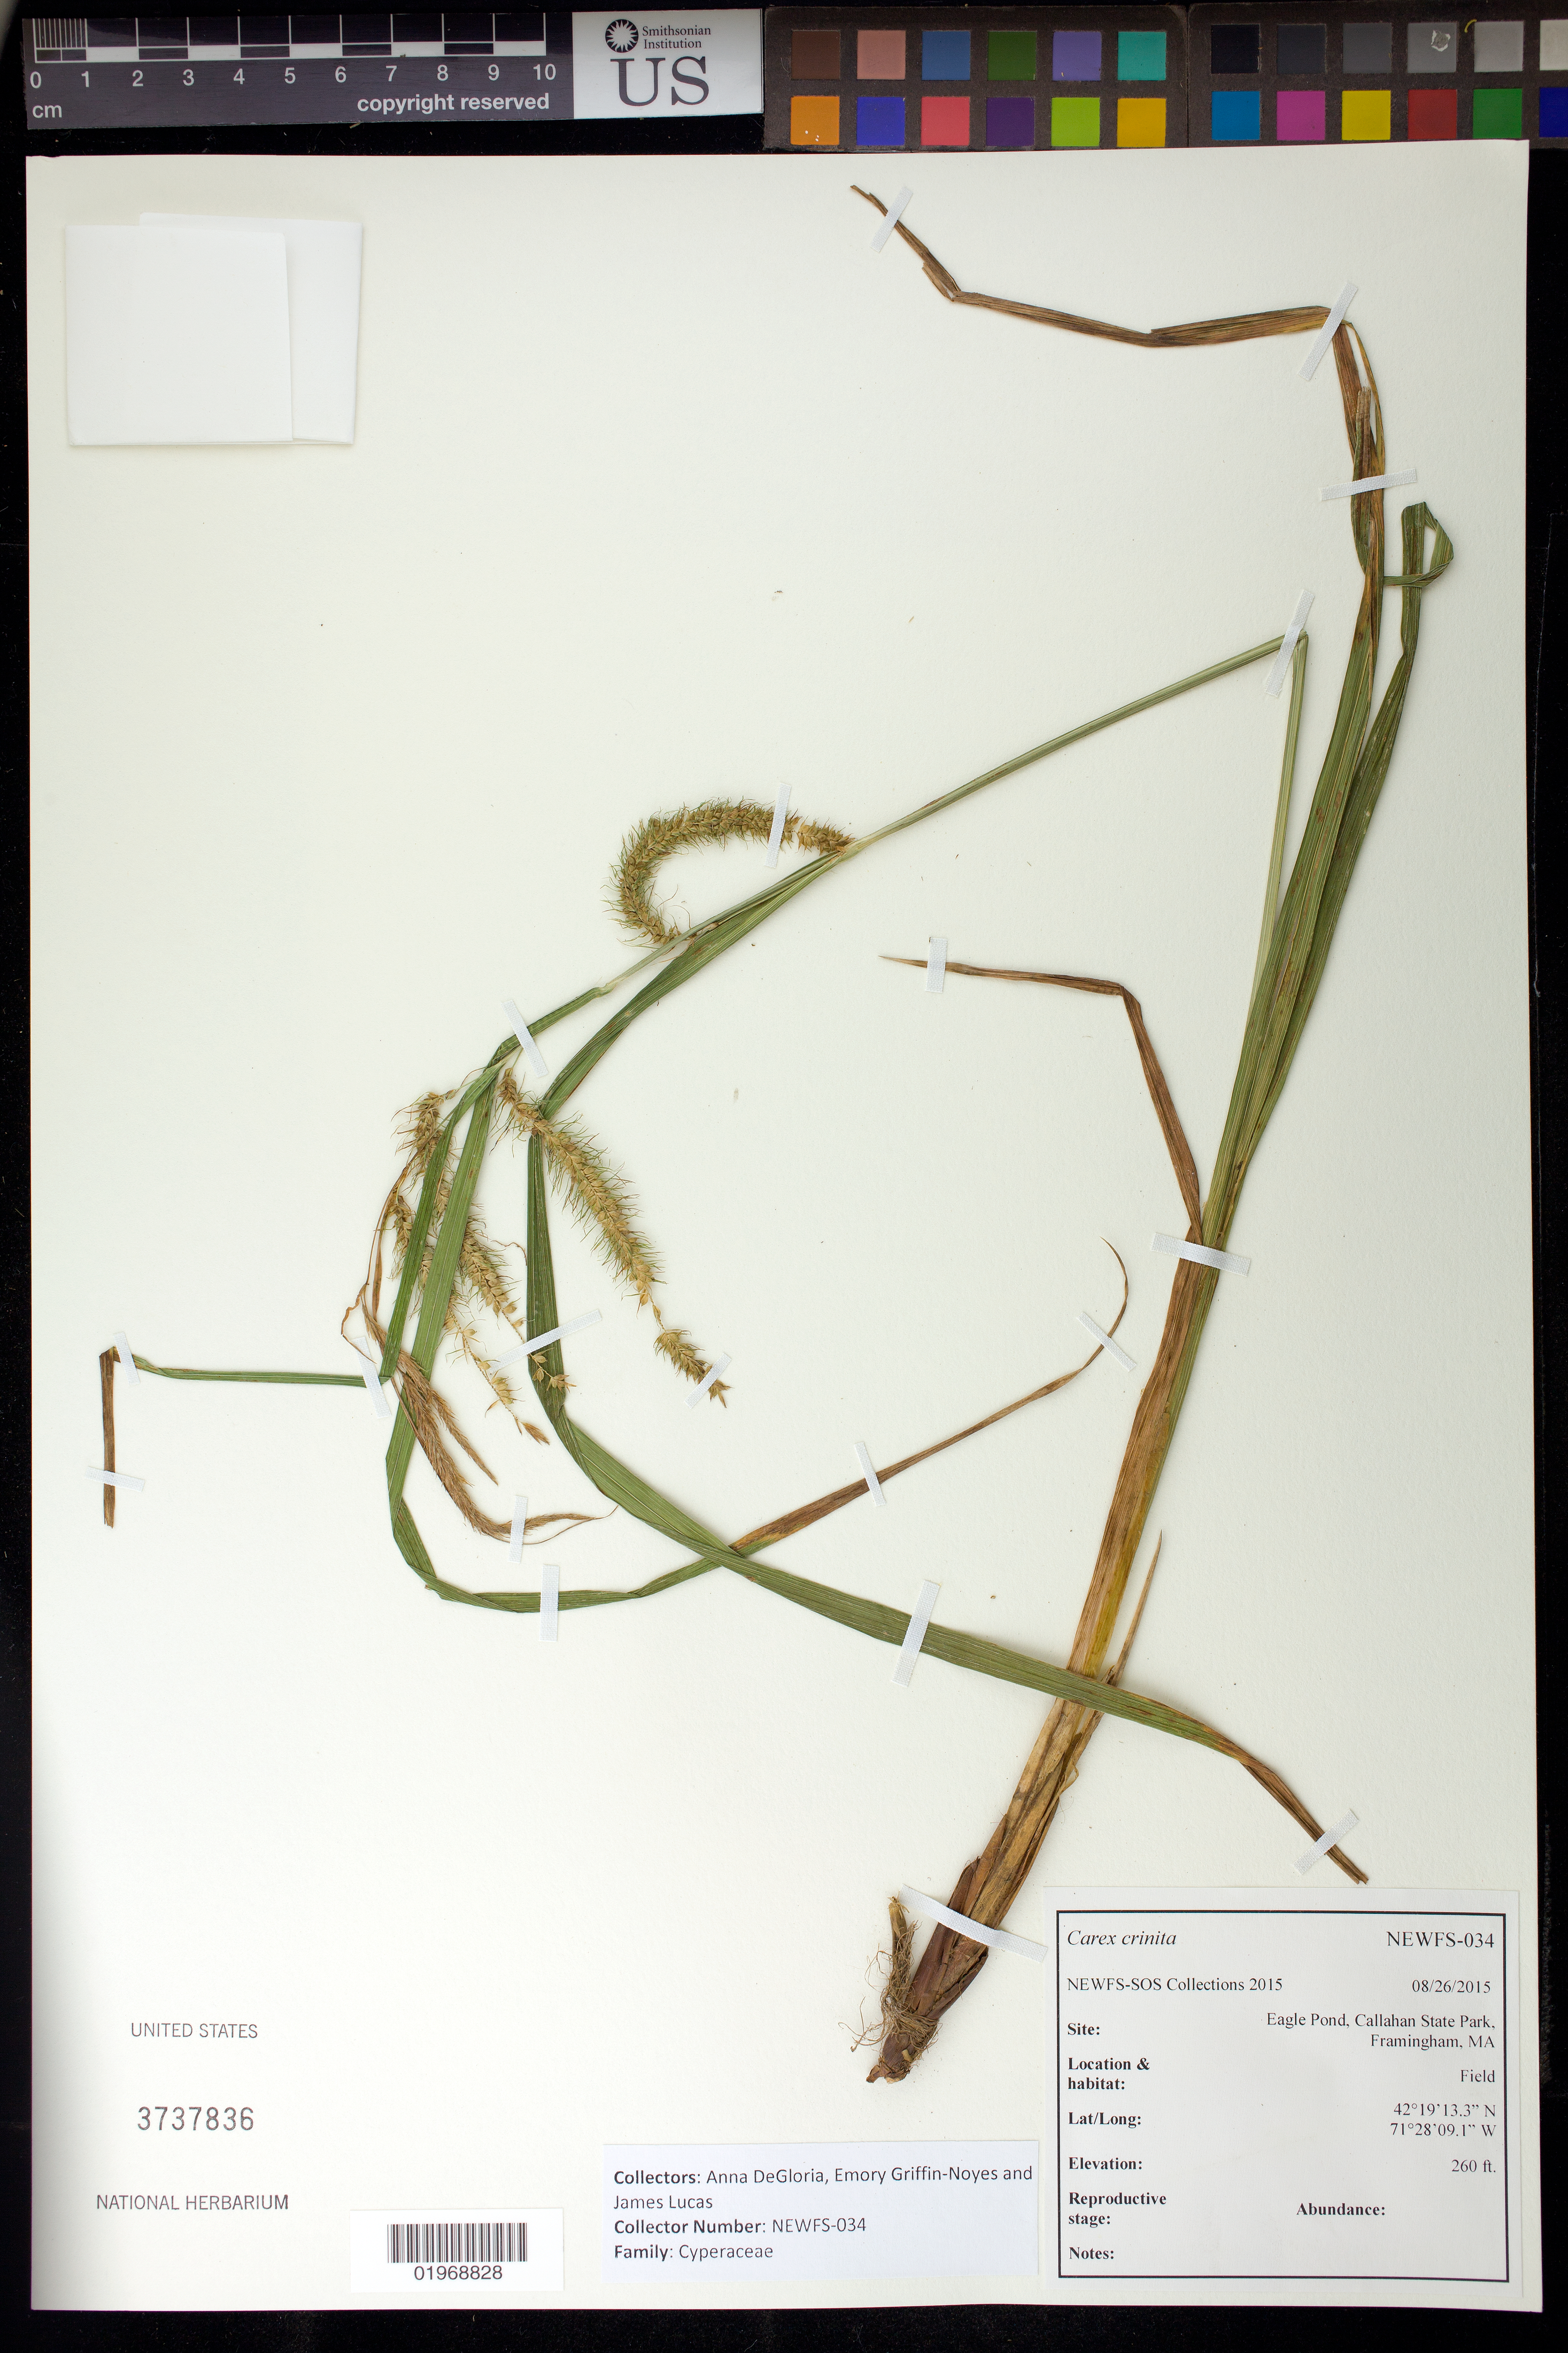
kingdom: Plantae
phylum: Tracheophyta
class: Liliopsida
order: Poales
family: Cyperaceae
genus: Carex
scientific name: Carex crinita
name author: Lam.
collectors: A. DeGloria, E. Griffin-Noyes & J. Lucas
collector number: NEWFS-034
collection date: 2015-08-26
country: United States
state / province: Massachusetts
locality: Eagle Pond, Callahan State Park, Framingham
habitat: Field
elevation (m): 79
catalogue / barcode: US 3737836